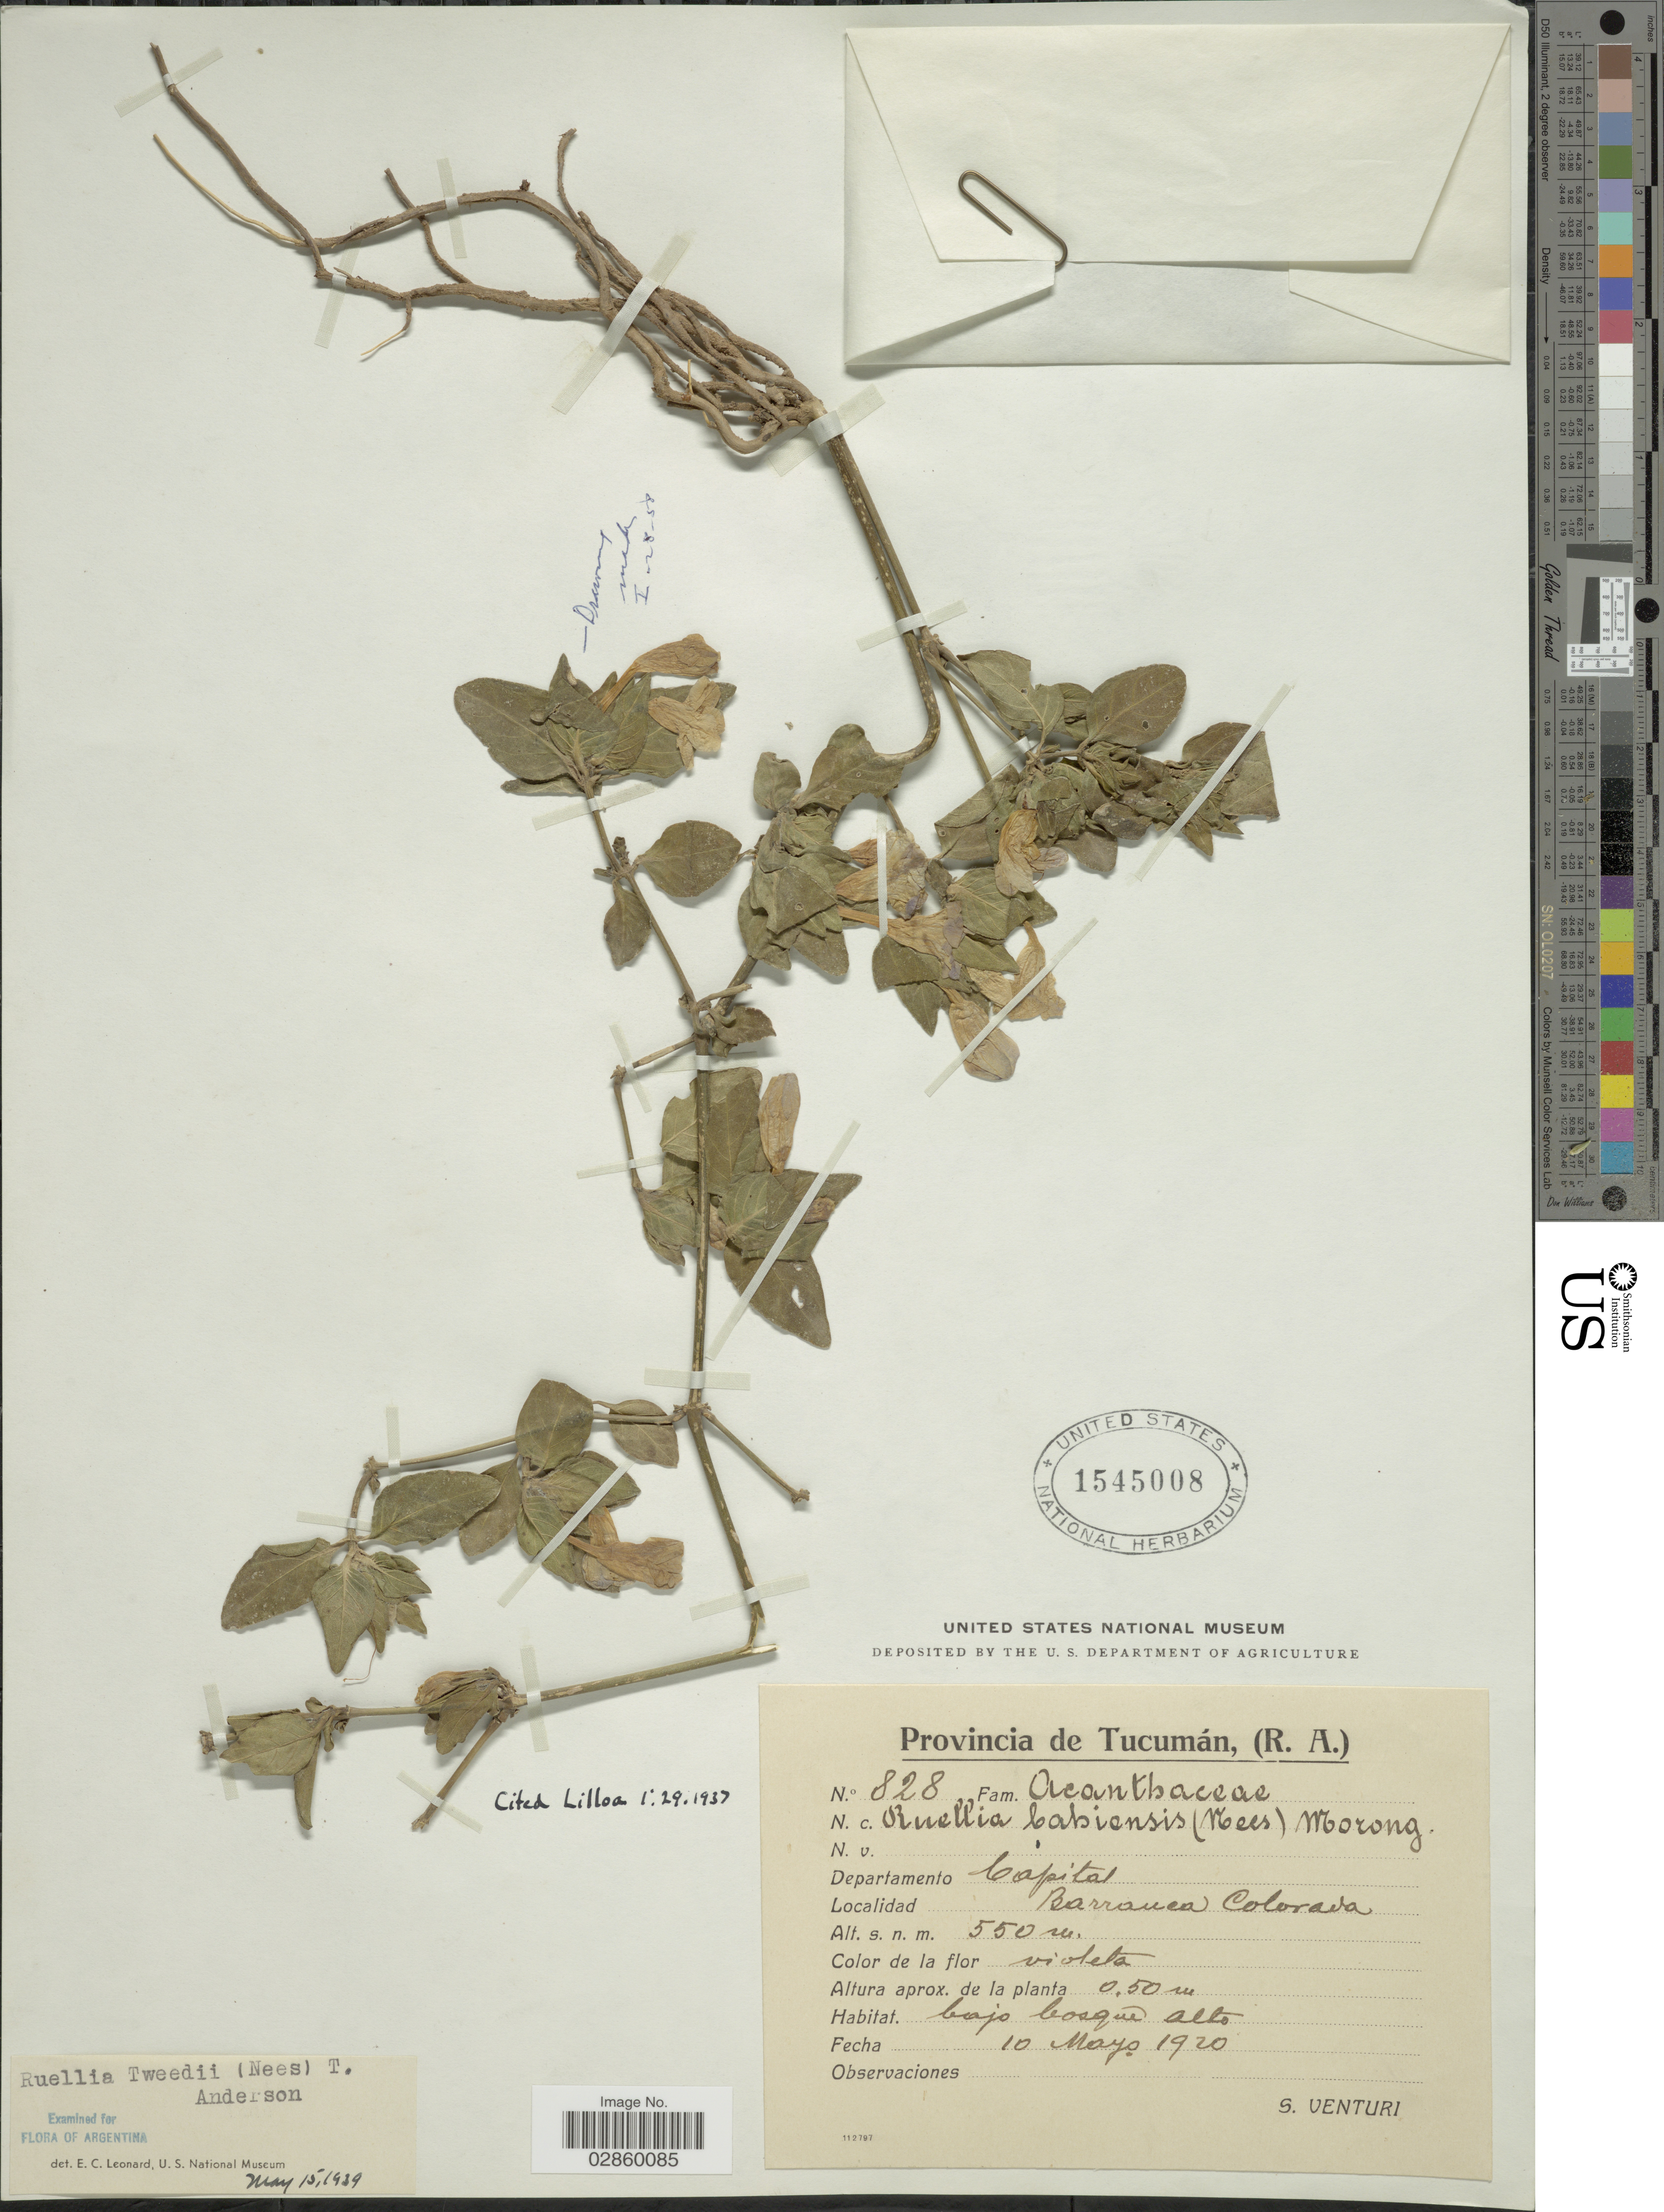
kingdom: Plantae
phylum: Tracheophyta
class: Magnoliopsida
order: Lamiales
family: Acanthaceae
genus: Ruellia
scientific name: Ruellia erythropus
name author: (Nees) Lindau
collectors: S. Venturi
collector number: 828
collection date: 1920-05-10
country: Argentina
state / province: Tucuman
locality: Provincia de Tucumán, (R. A.), Departamento Capital, Barranca Colorada.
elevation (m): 550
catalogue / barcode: US 1545008